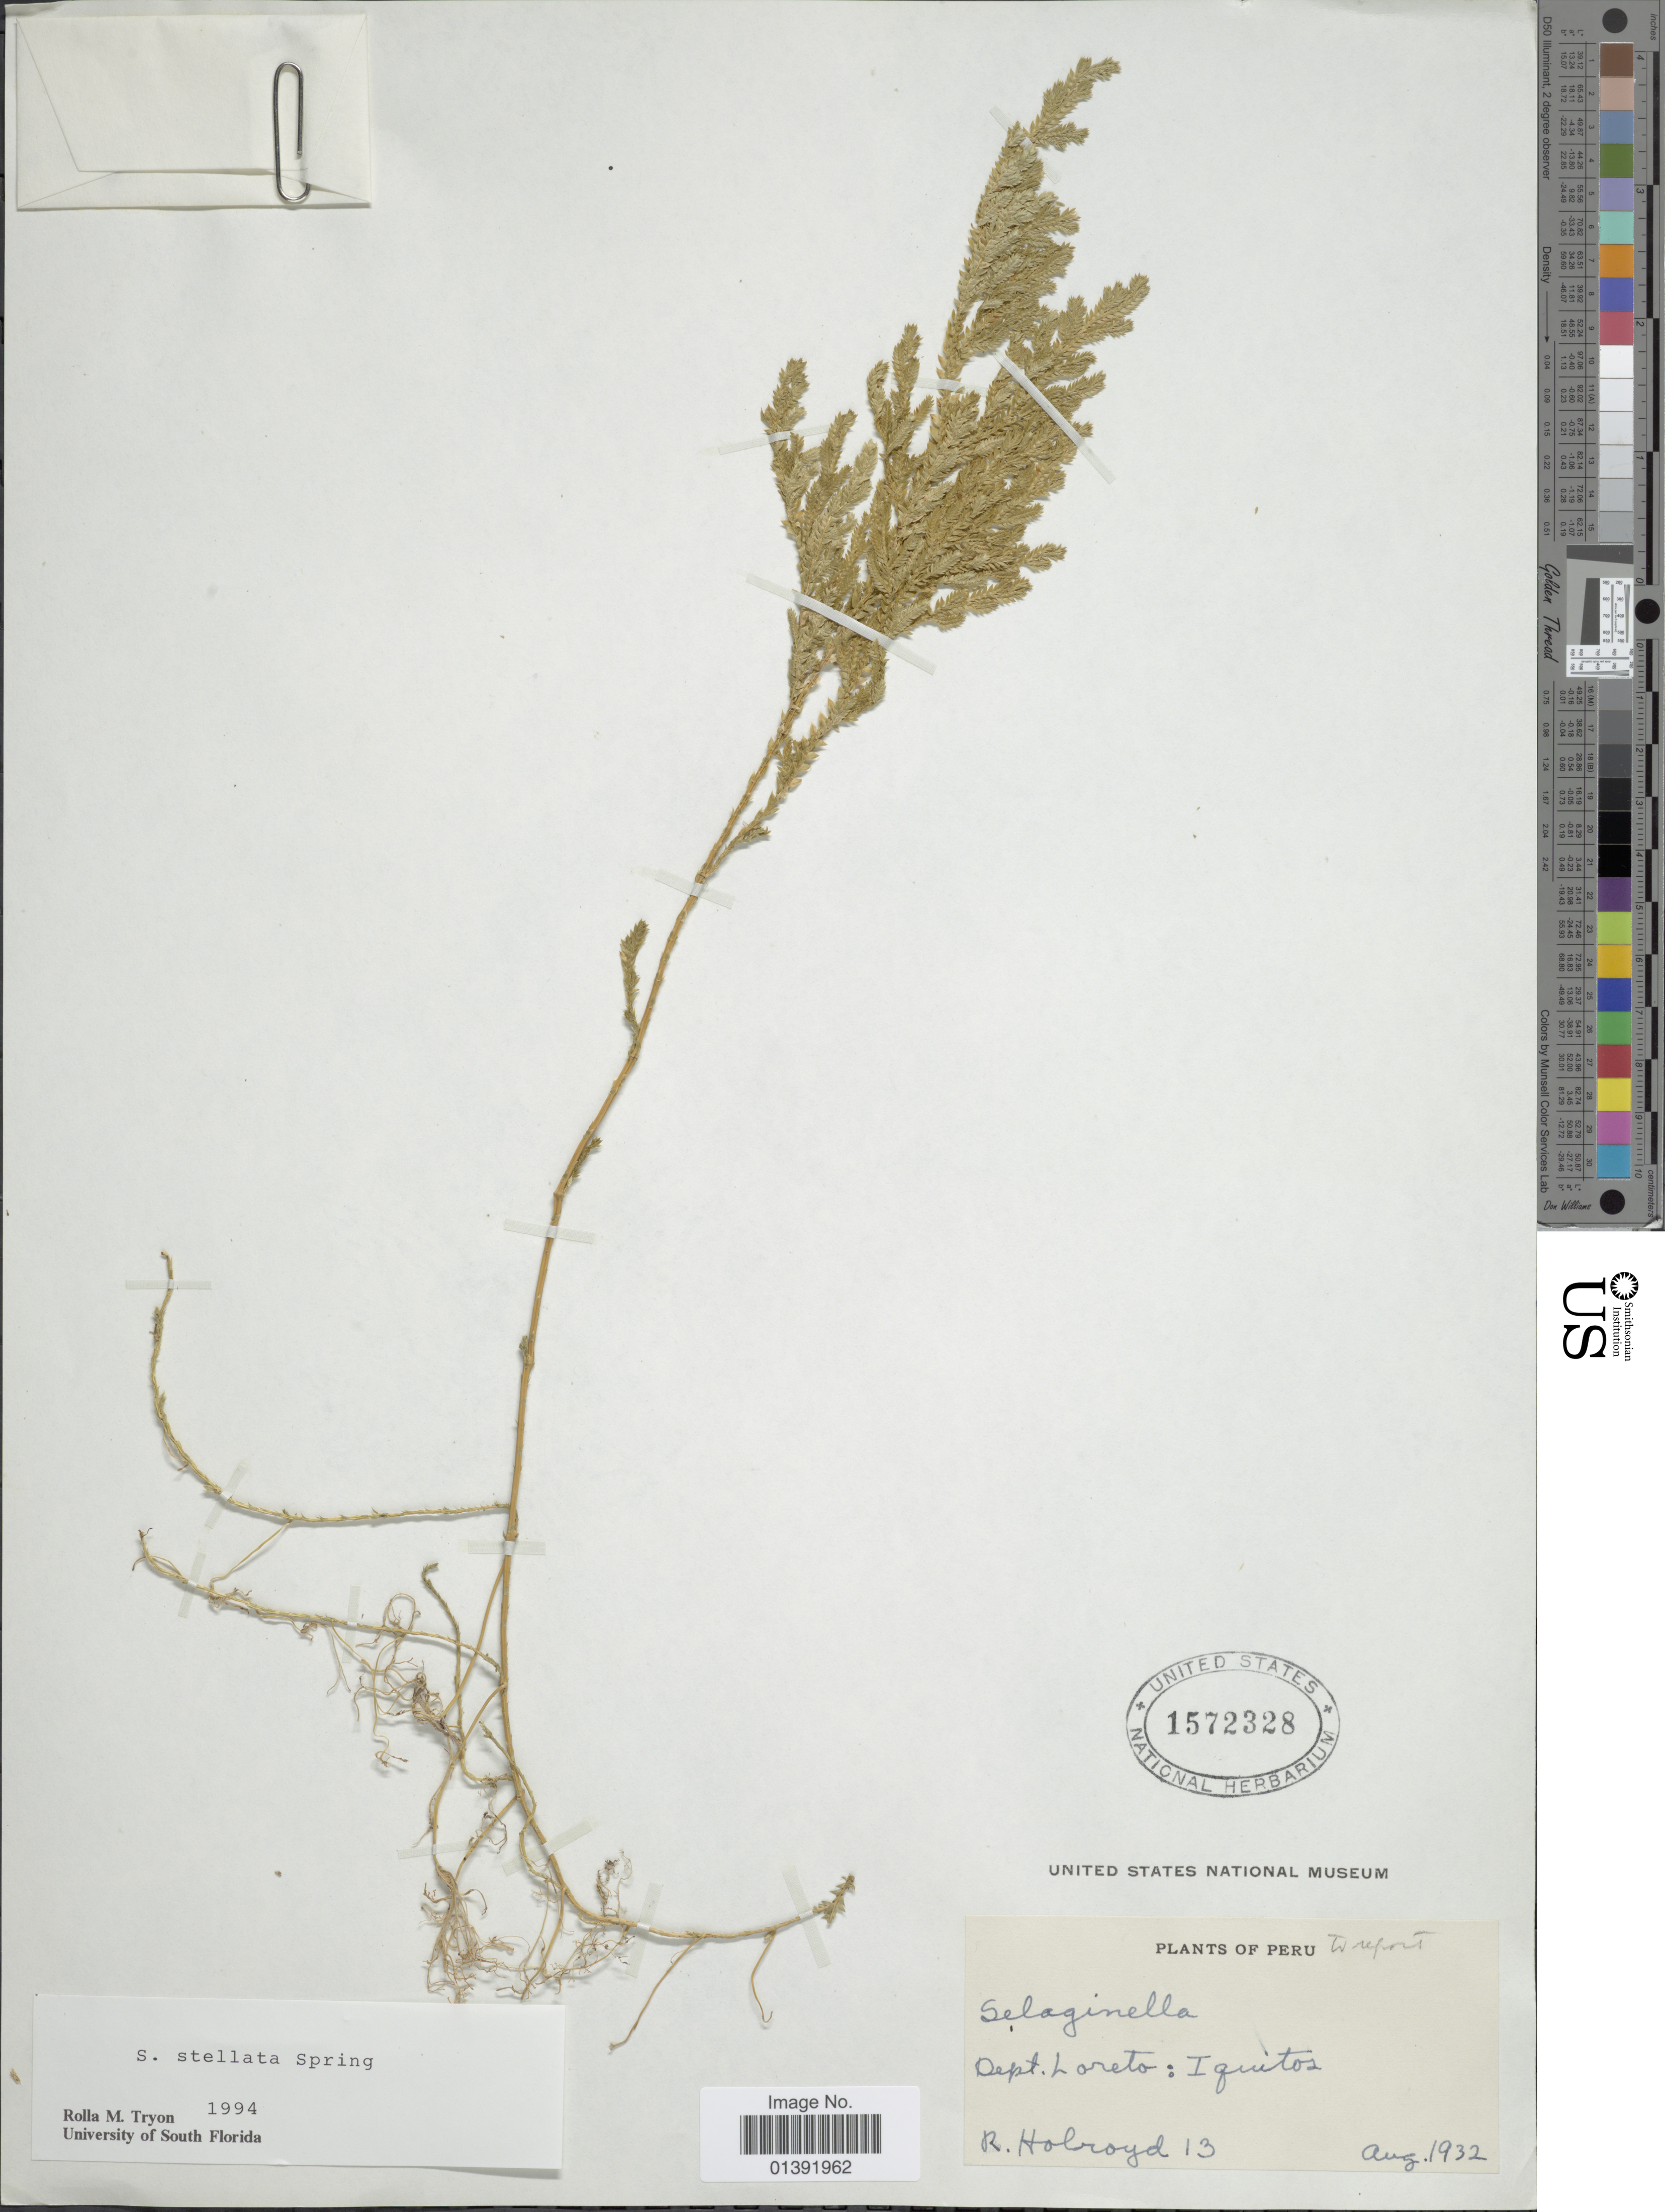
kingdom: Plantae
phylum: Tracheophyta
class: Lycopodiopsida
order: Selaginellales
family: Selaginellaceae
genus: Selaginella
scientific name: Selaginella stellata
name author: Spring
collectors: R. Holroyd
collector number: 13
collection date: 1932-08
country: Peru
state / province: Loreto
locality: Iquitos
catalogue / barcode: US 1572328